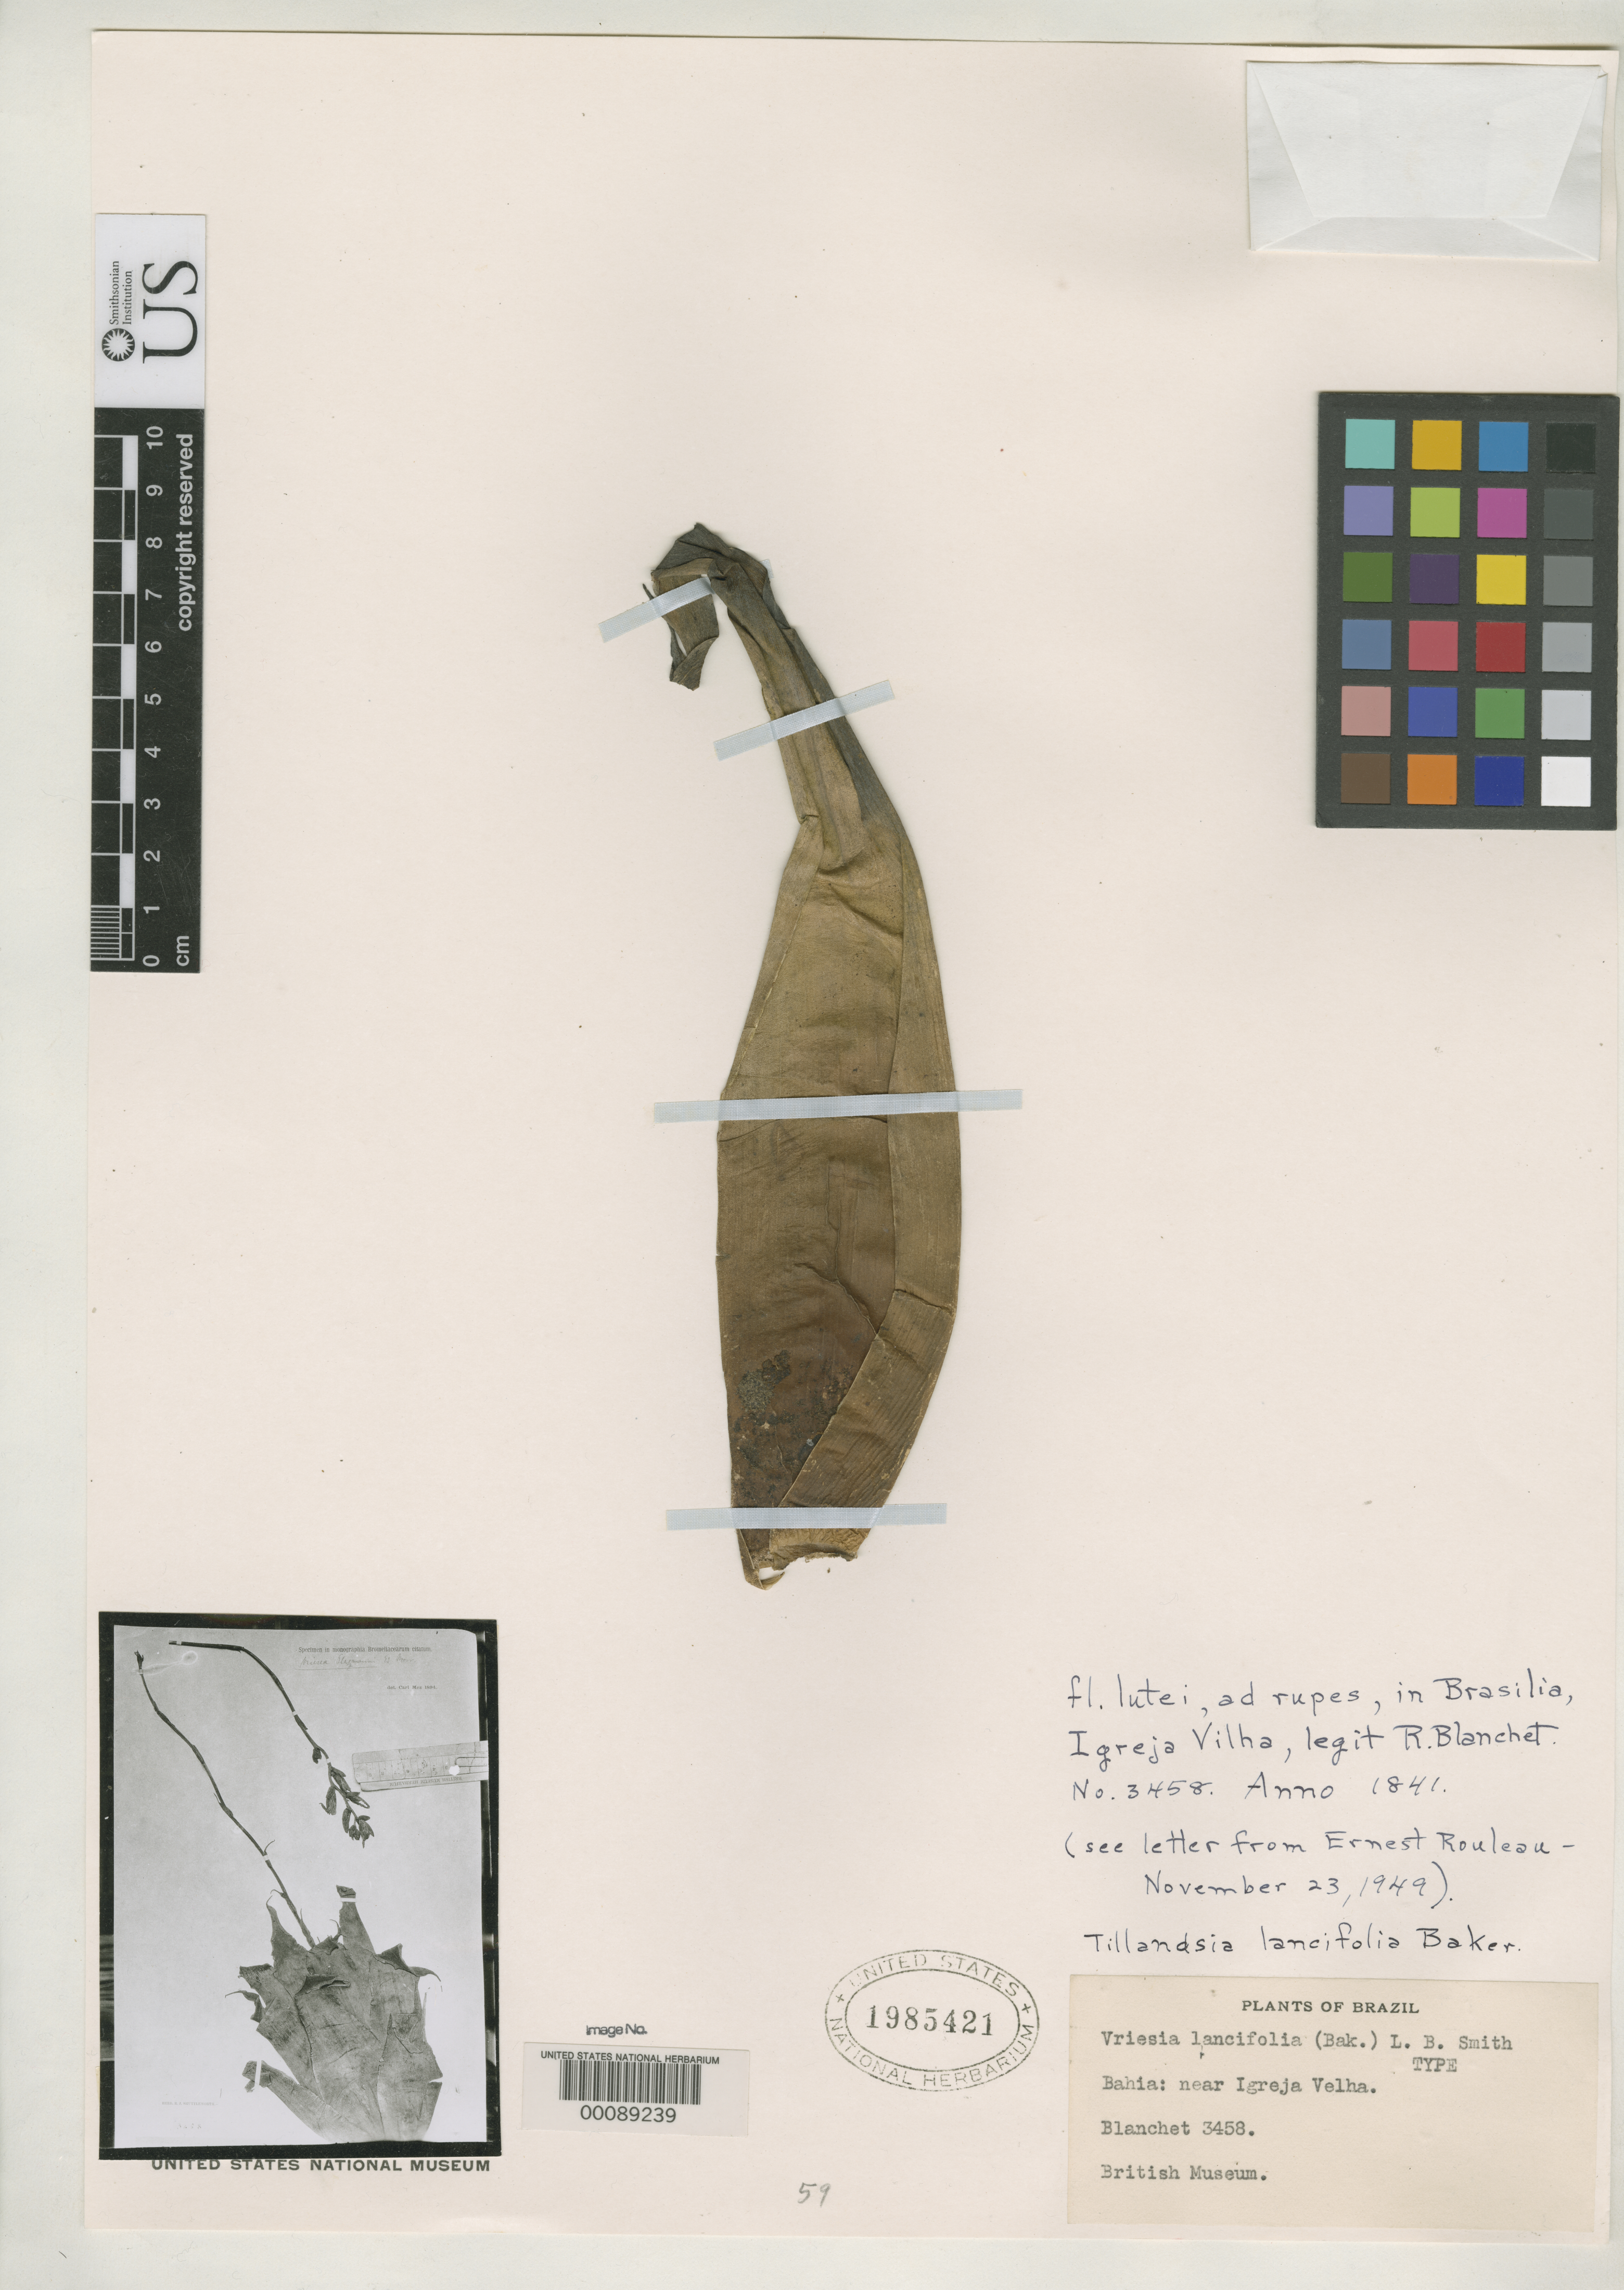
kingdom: Plantae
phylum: Tracheophyta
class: Liliopsida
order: Poales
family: Bromeliaceae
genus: Tillandsia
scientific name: Tillandsia lancifolia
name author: Baker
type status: Type Fragment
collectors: J. Blanchet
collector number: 3458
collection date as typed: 1841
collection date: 1841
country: Brazil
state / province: Bahia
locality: Igreja Vilha.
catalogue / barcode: US 1985421